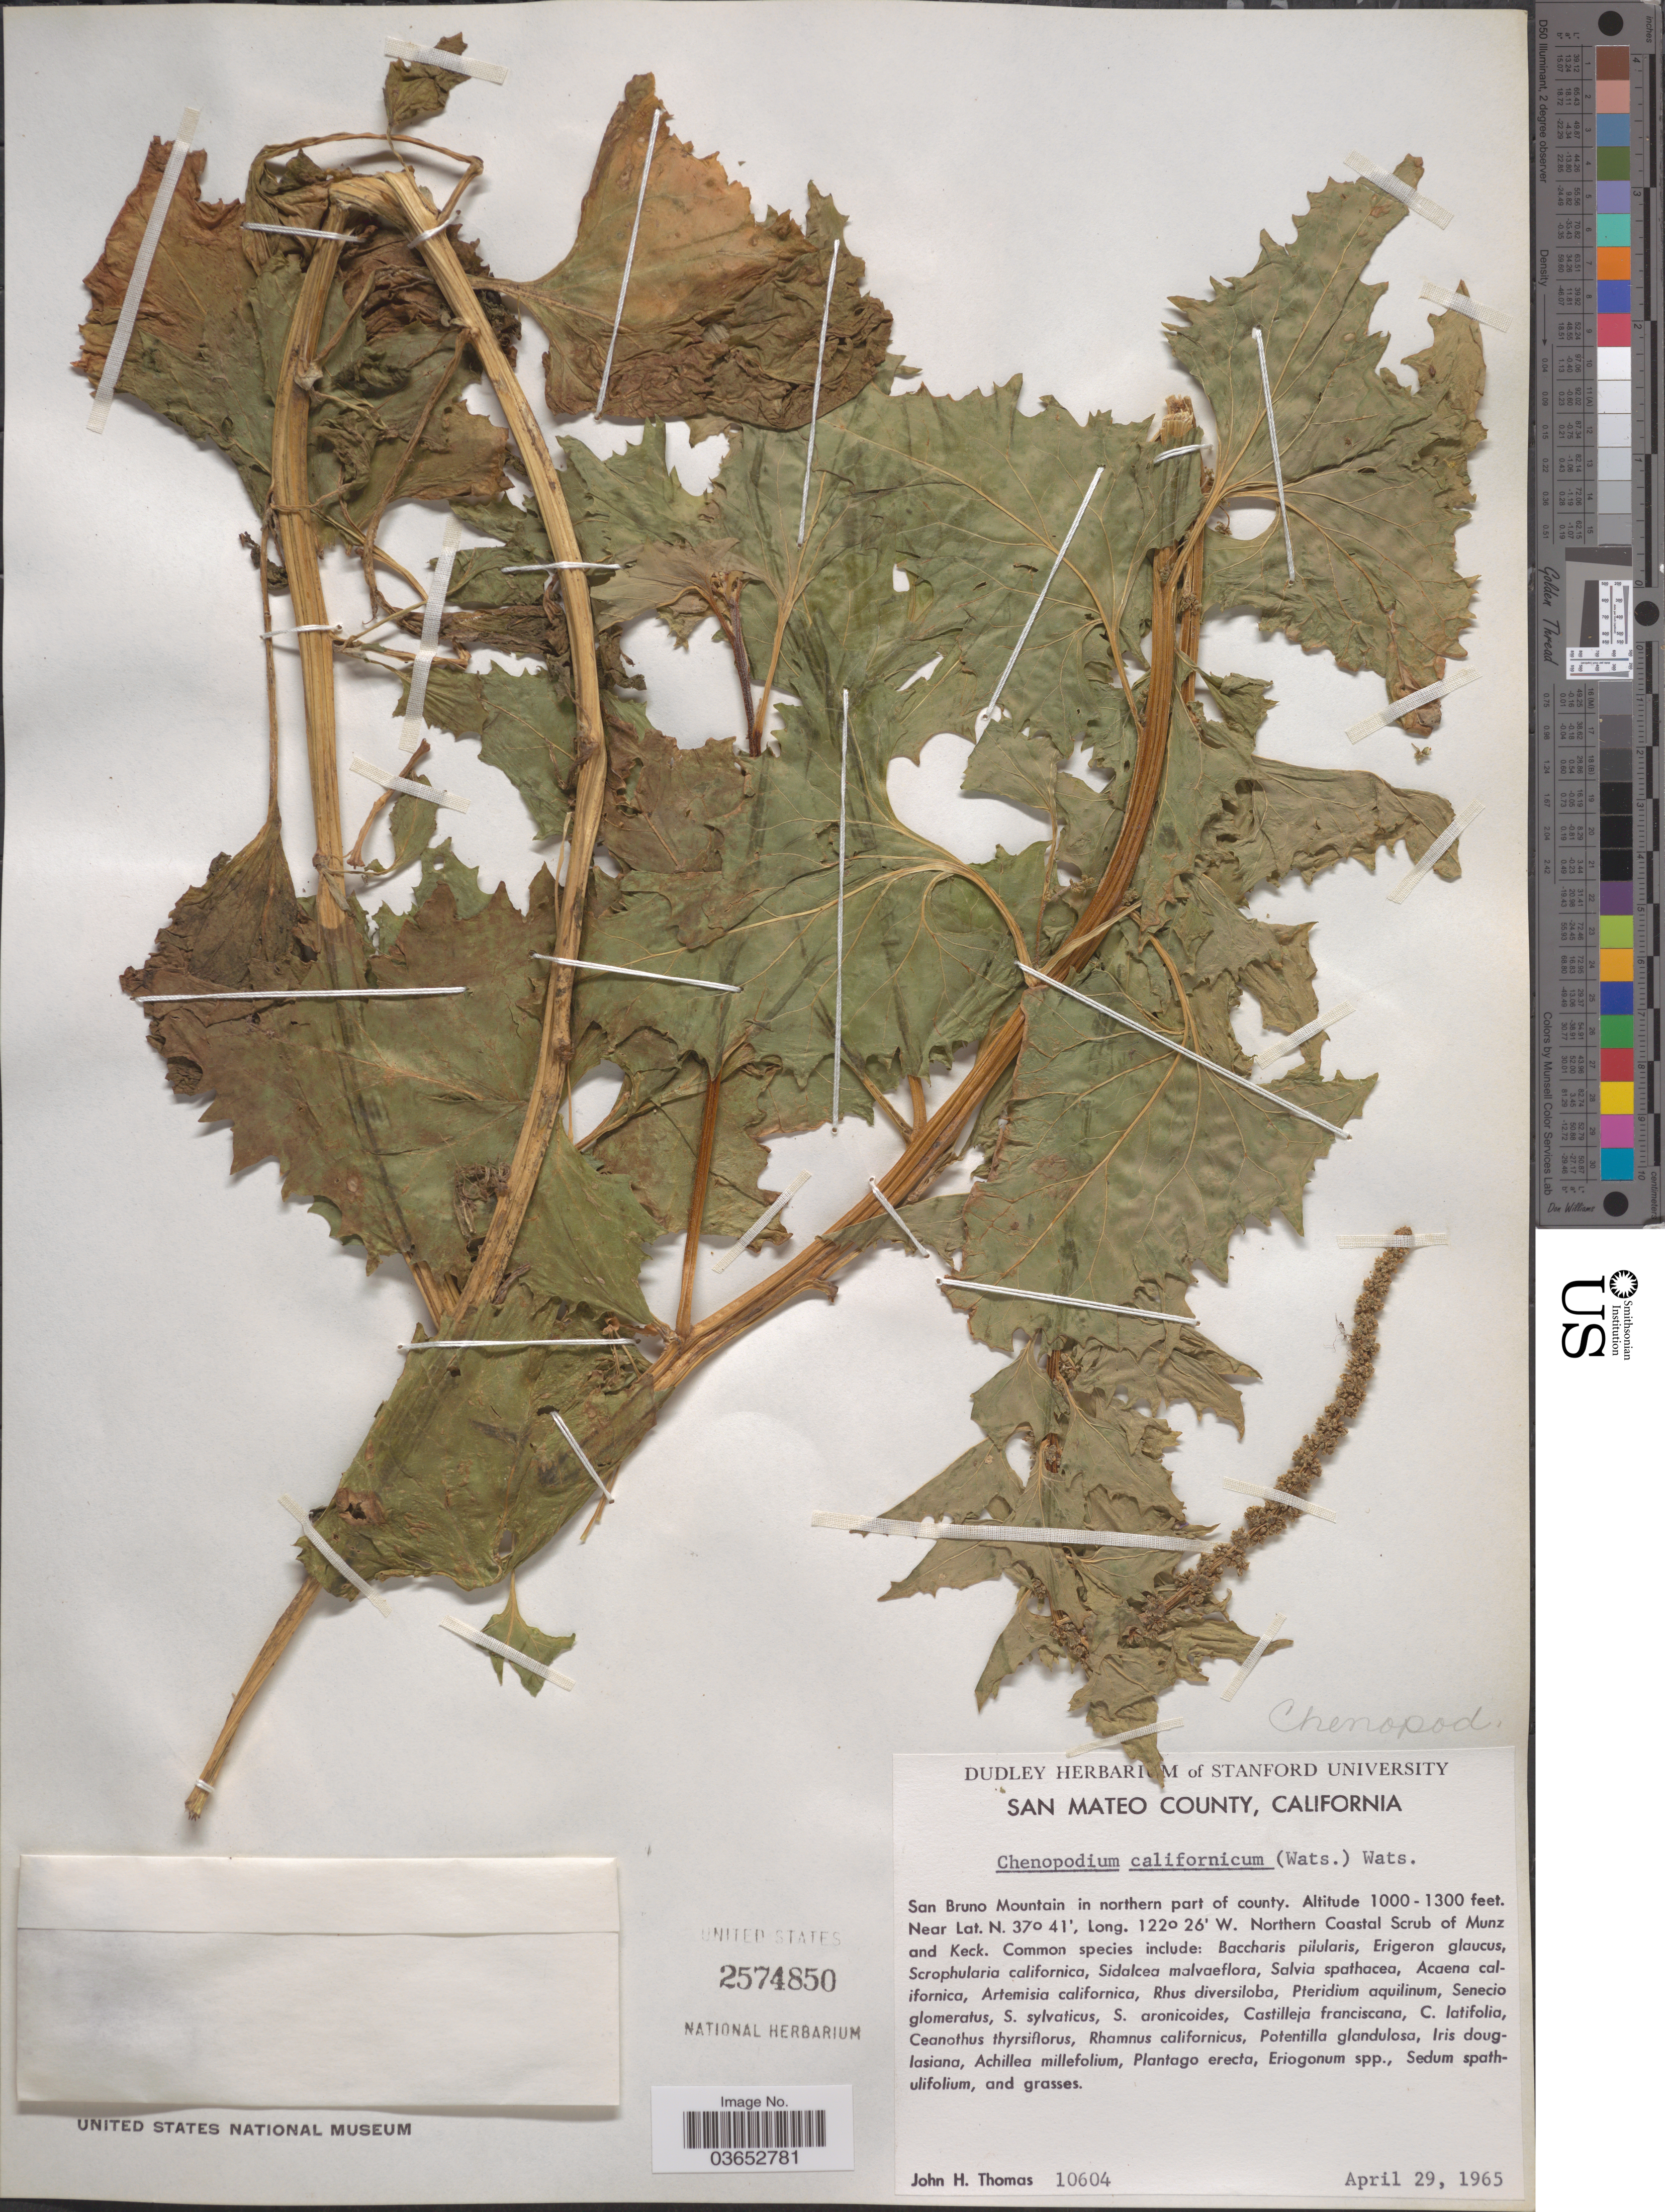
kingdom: Plantae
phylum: Tracheophyta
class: Magnoliopsida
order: Caryophyllales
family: Amaranthaceae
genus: Chenopodium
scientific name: Chenopodium californicum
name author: S. Watson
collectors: J. H. Thomas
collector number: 10604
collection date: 1965-04-29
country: United States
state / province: California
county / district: San Mateo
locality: San Mateo County. San Bruno Mountain in northern part of county.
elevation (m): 305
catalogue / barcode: US 2574850